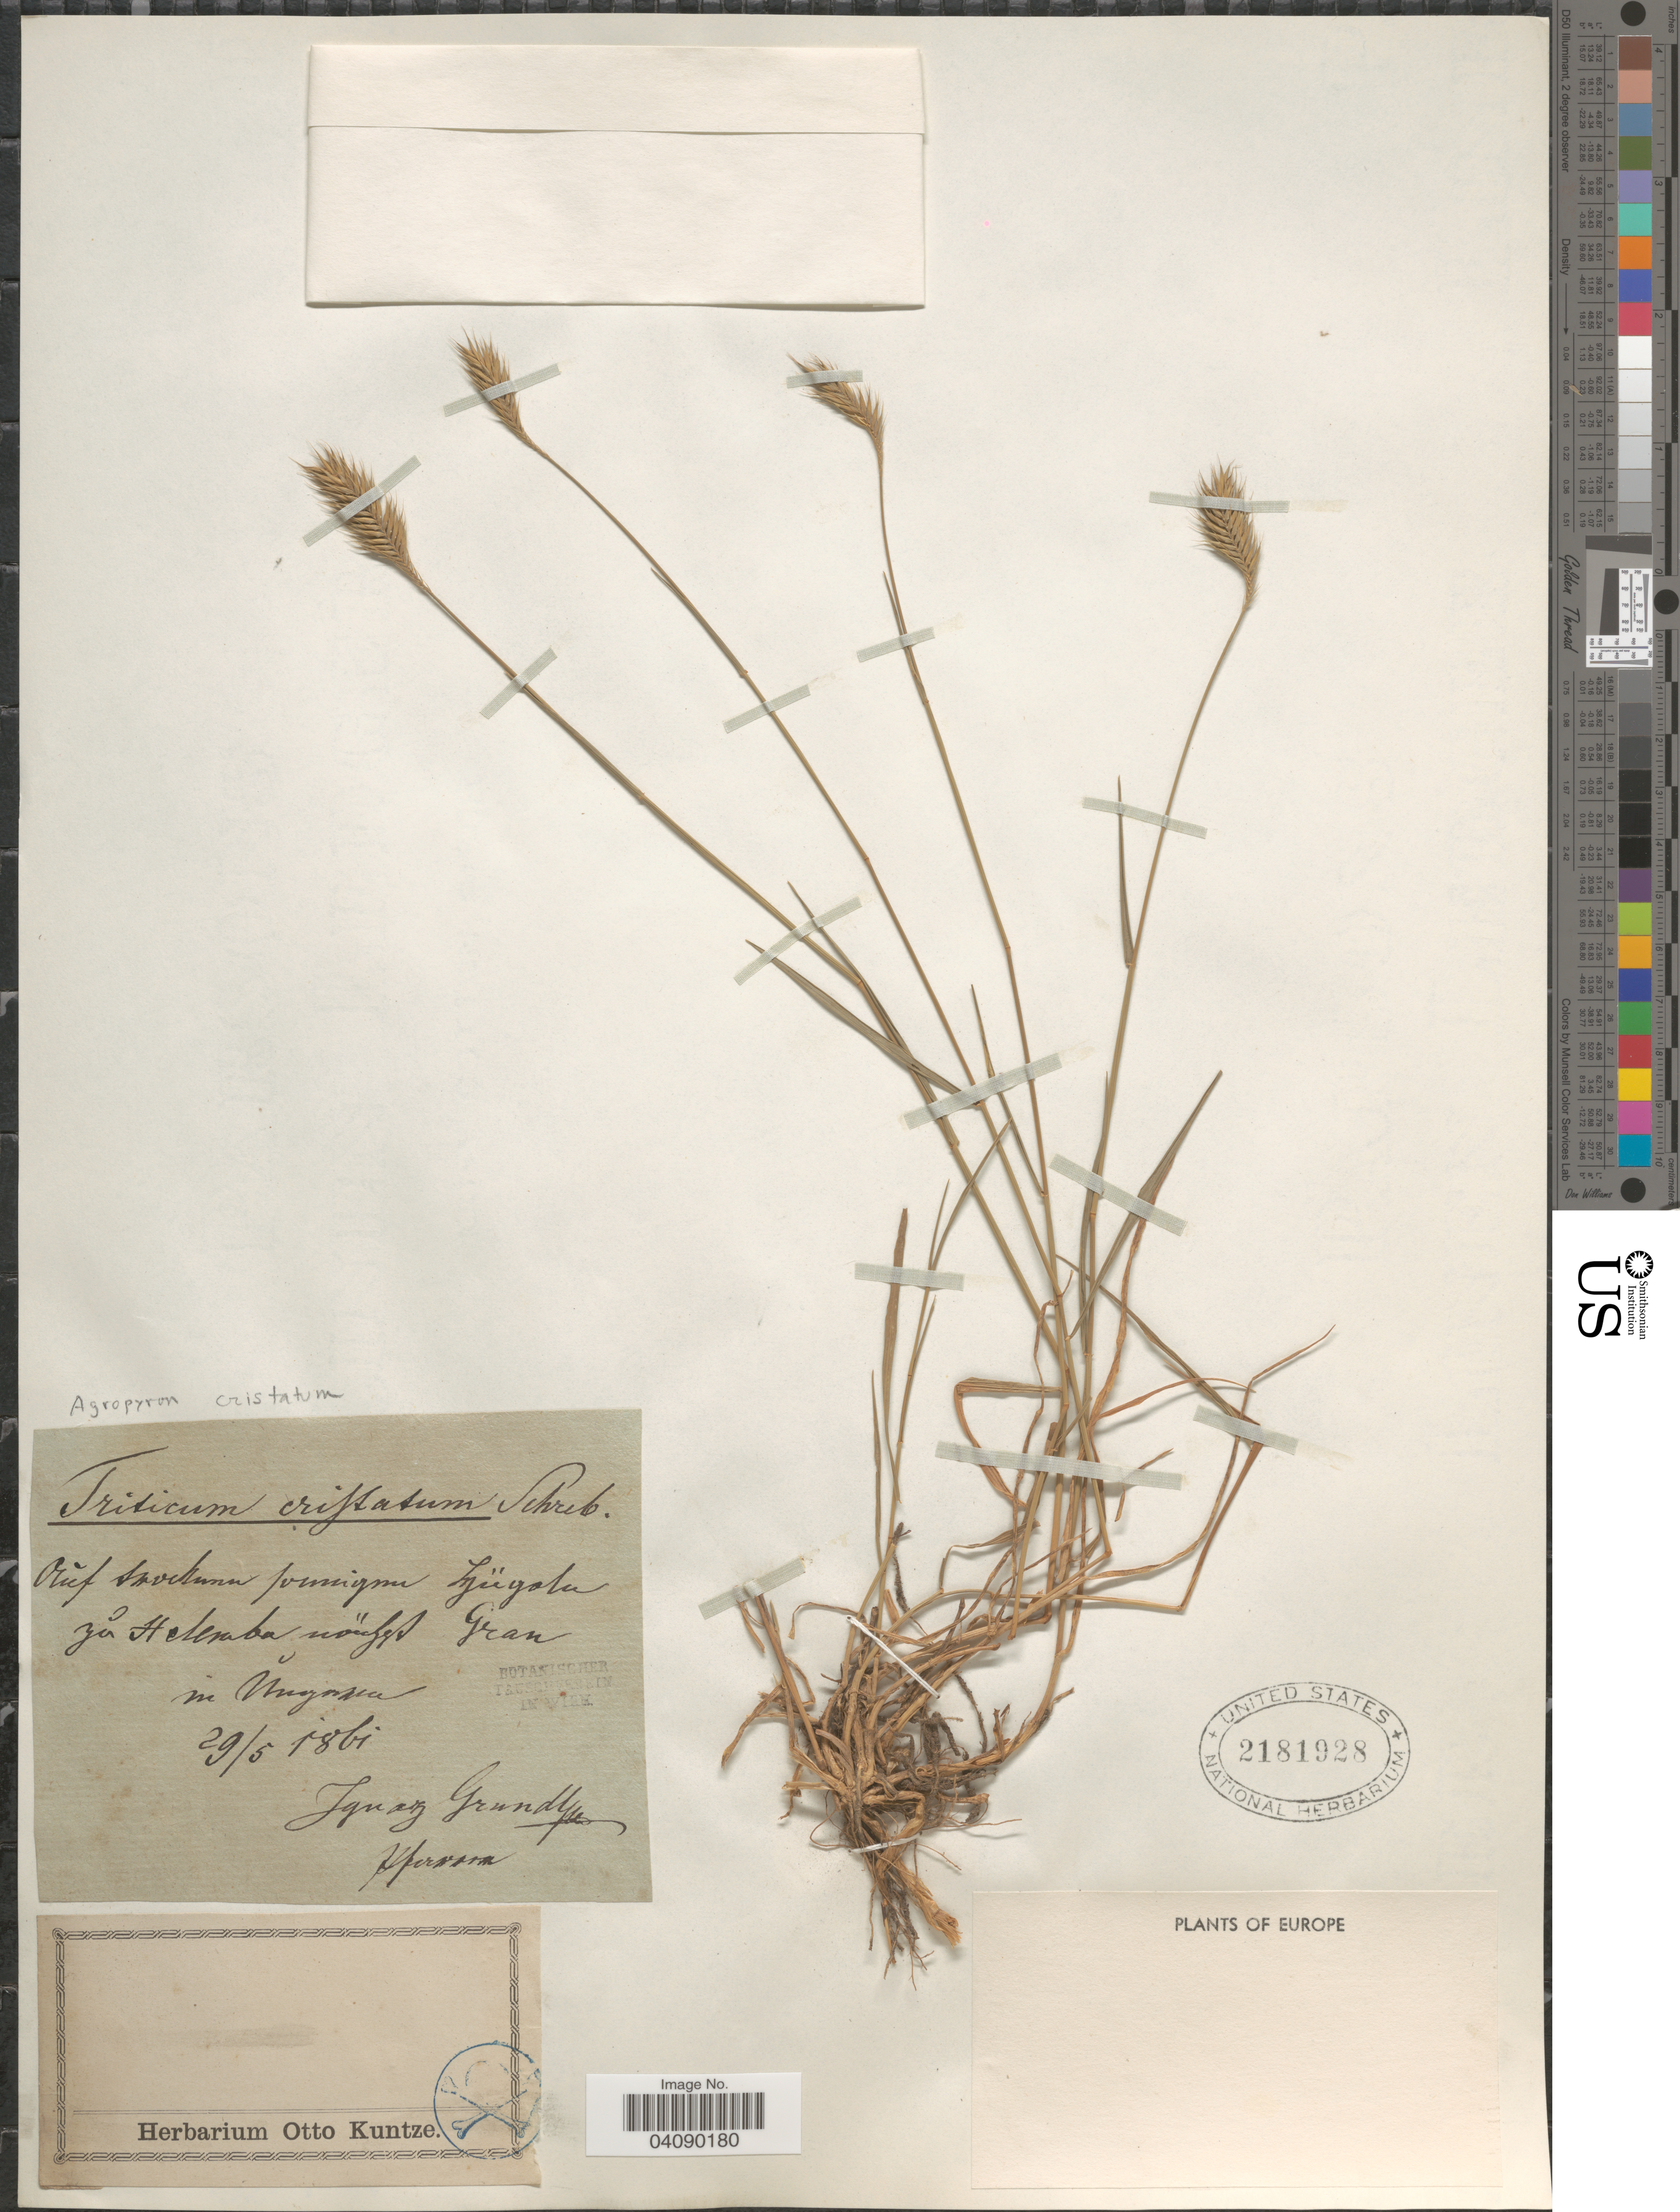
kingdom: Plantae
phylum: Tracheophyta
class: Liliopsida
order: Poales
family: Poaceae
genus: Agropyron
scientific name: Agropyron cristatum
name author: (L.) Gaertn.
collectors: I. Grundl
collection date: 1861-05-29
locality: Aŭf snockunn punigen Ijügota yă Helenaba nächst Gran in Nu [illegible text]. [interpreted]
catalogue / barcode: US 2181928